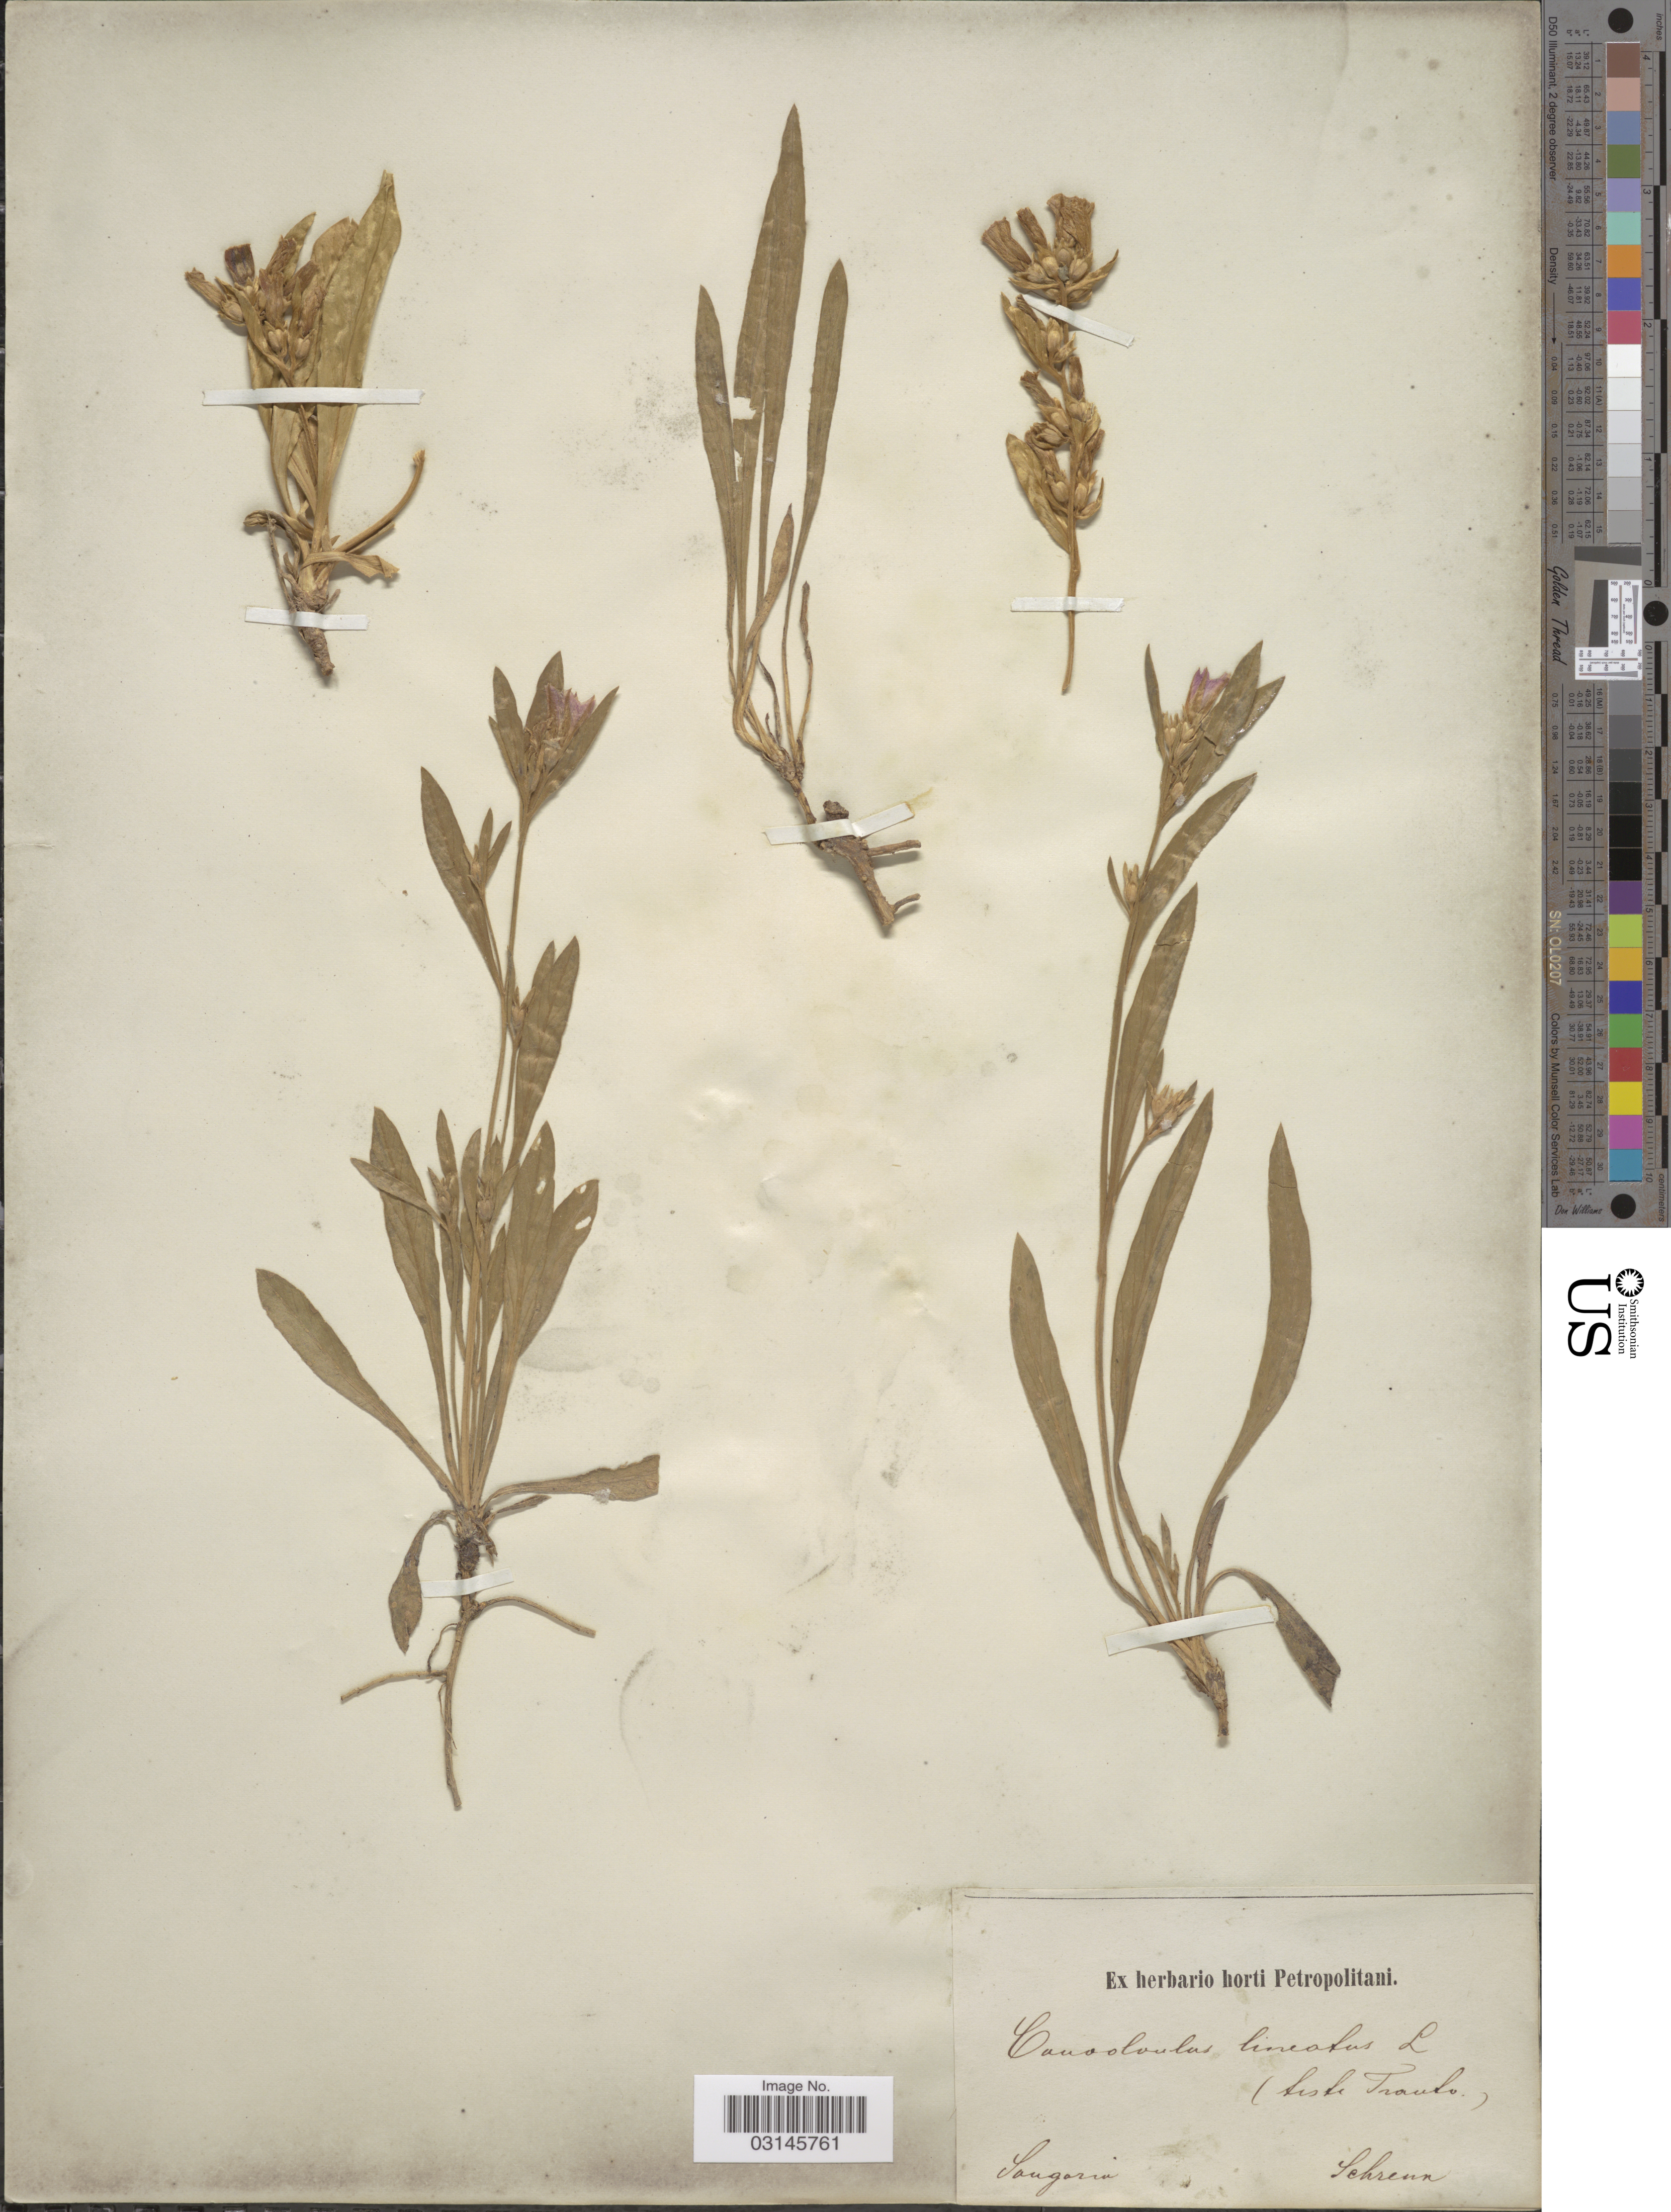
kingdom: Plantae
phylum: Tracheophyta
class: Magnoliopsida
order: Solanales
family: Convolvulaceae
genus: Convolvulus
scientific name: Convolvulus lineatus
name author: L.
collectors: A.G. Schrenk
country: Kazakhstan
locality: Songoria.